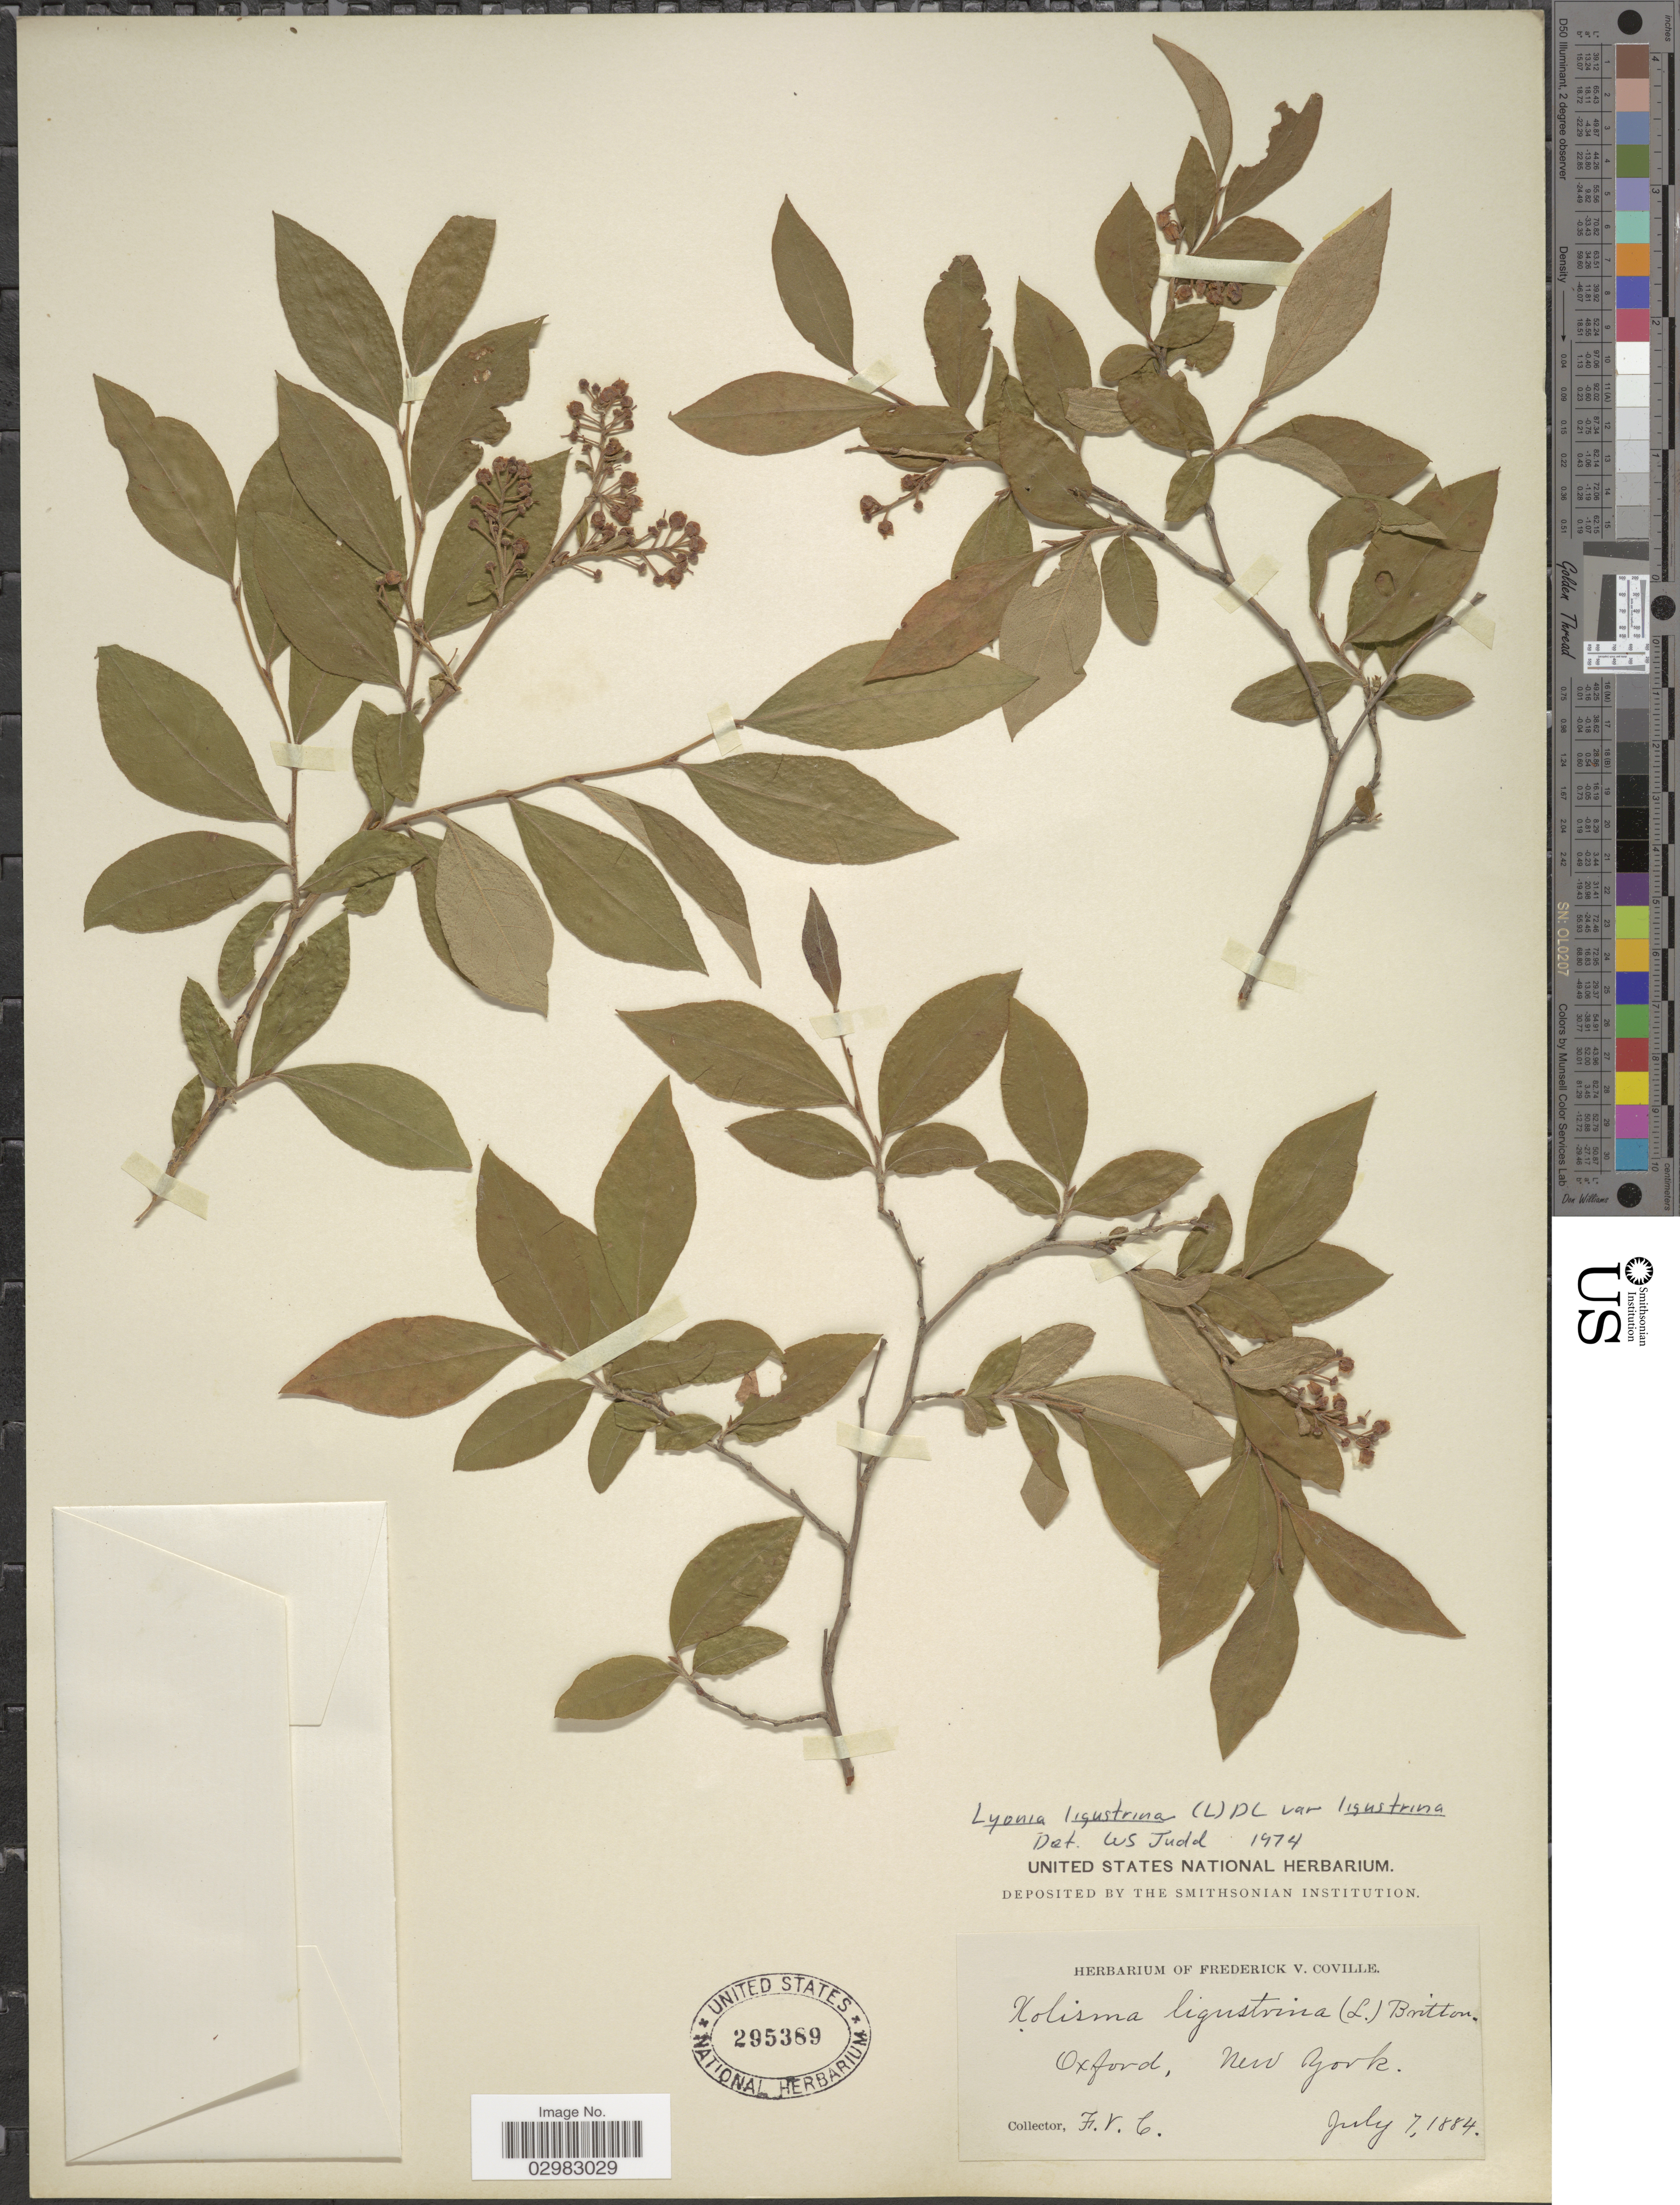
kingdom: Plantae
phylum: Tracheophyta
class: Magnoliopsida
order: Ericales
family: Ericaceae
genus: Lyonia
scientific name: Lyonia ligustrina var. ligustrina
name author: (L.) DC.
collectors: F. V. Coville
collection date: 1884-07-07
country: United States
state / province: New York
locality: Oxford.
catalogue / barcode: US 295389